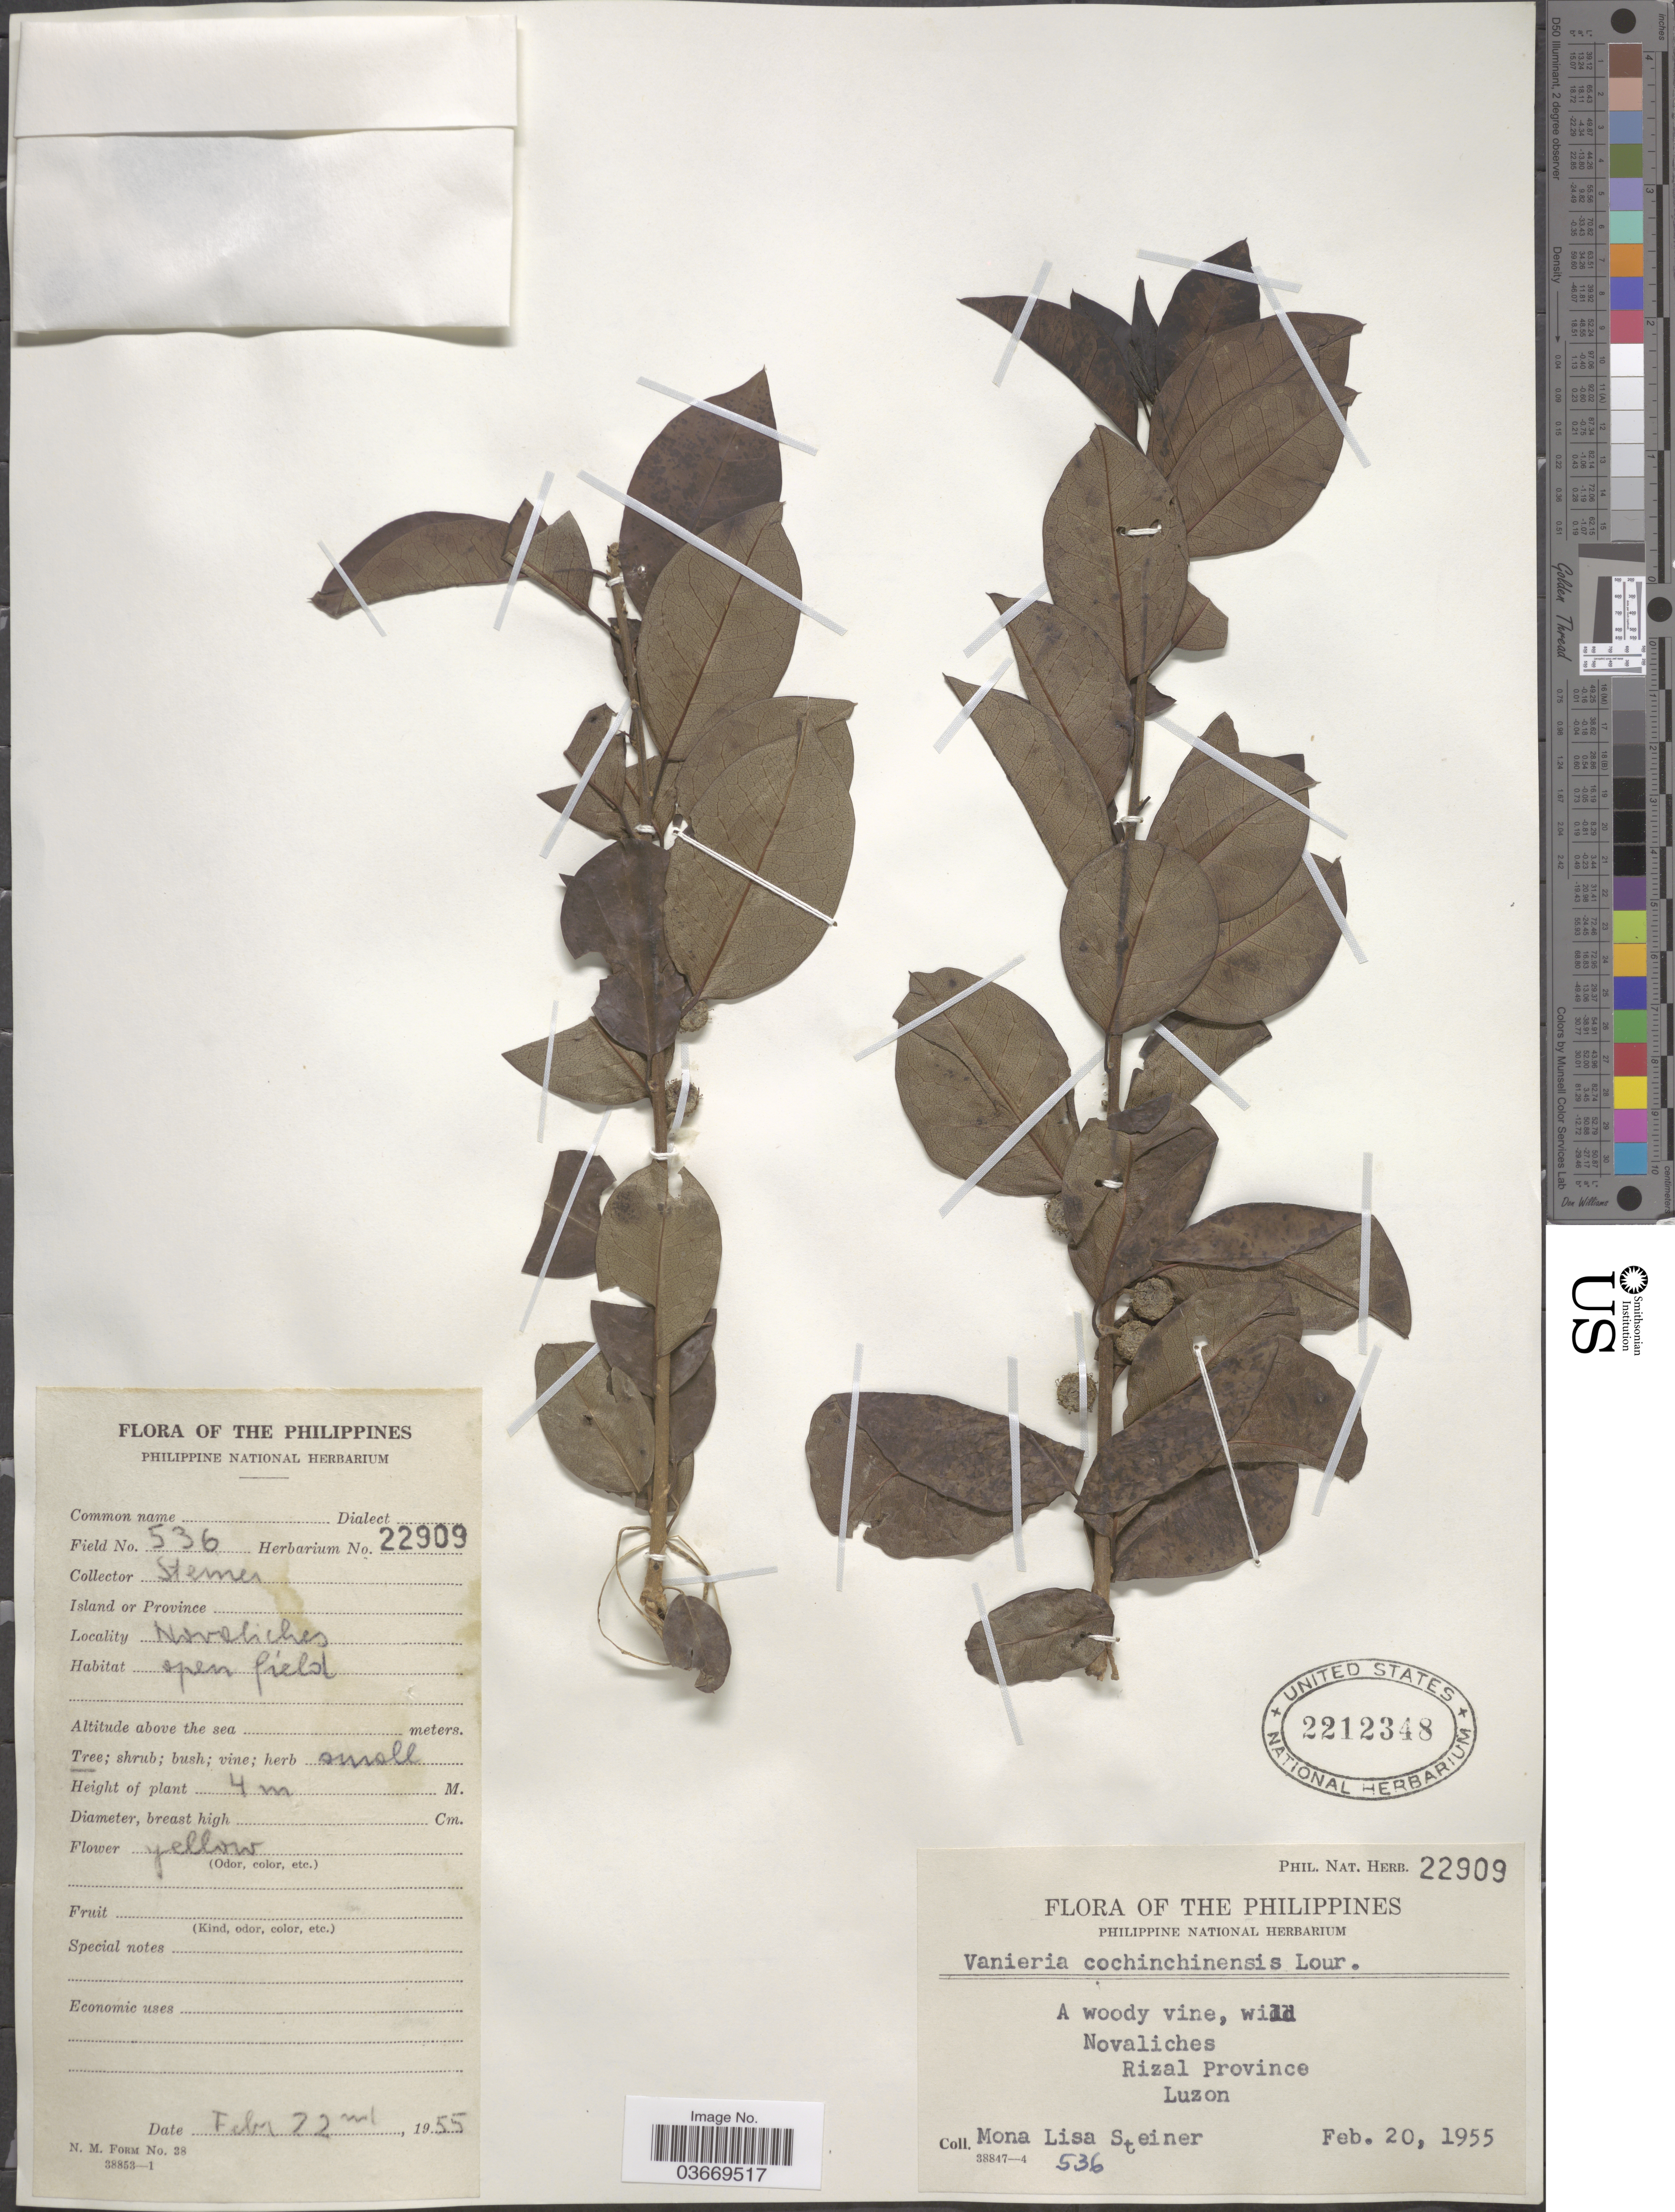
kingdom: Plantae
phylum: Tracheophyta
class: Magnoliopsida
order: Rosales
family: Moraceae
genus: Maclura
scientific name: Maclura cochinchinensis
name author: (Lour.) Corner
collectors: M. Steiner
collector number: Phil. Nat. Herb. 22909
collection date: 1955-02-20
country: Philippines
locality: Novaliches, Rizal Province, Luzon.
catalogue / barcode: US 2212348